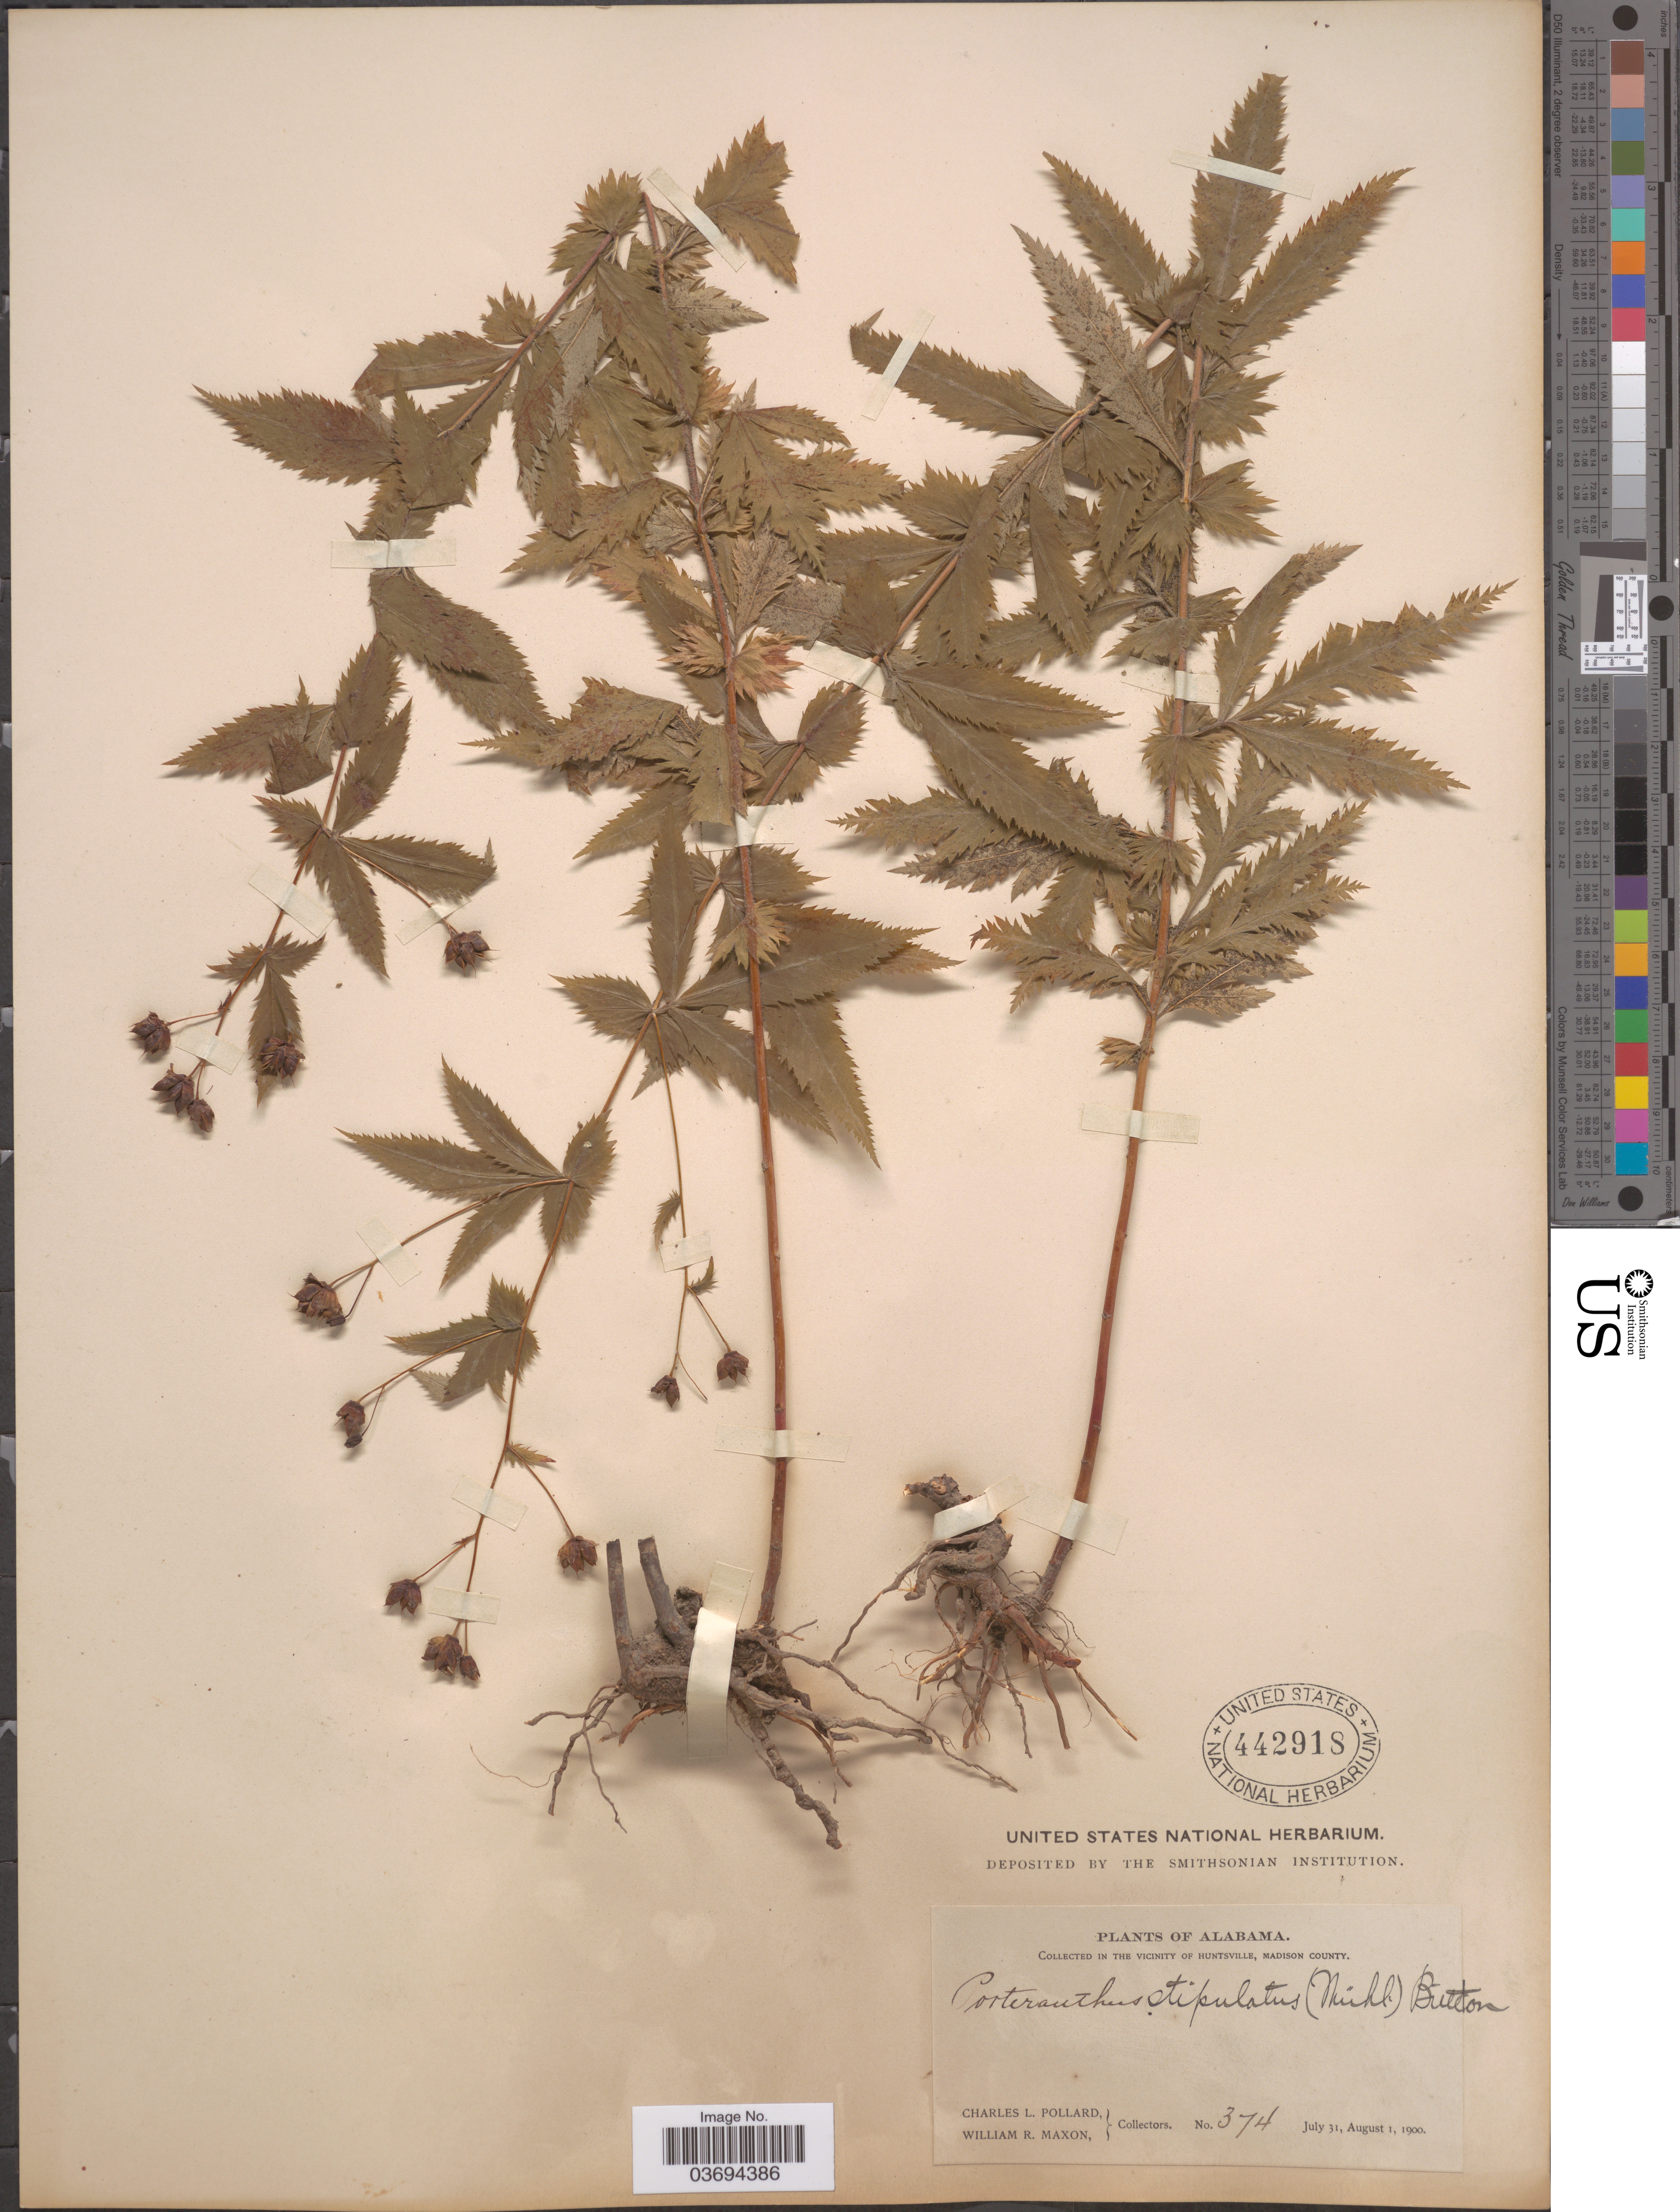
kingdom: Plantae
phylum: Tracheophyta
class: Magnoliopsida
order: Rosales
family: Rosaceae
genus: Gillenia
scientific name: Gillenia stipulata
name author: (Muhl. ex Willd.) Nutt.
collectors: C. L. Pollard & W. R. Maxon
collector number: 374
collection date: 1900-07-31/1900-08-01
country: United States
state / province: Alabama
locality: In the vicinity of Huntsville, Madison County.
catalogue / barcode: US 442918